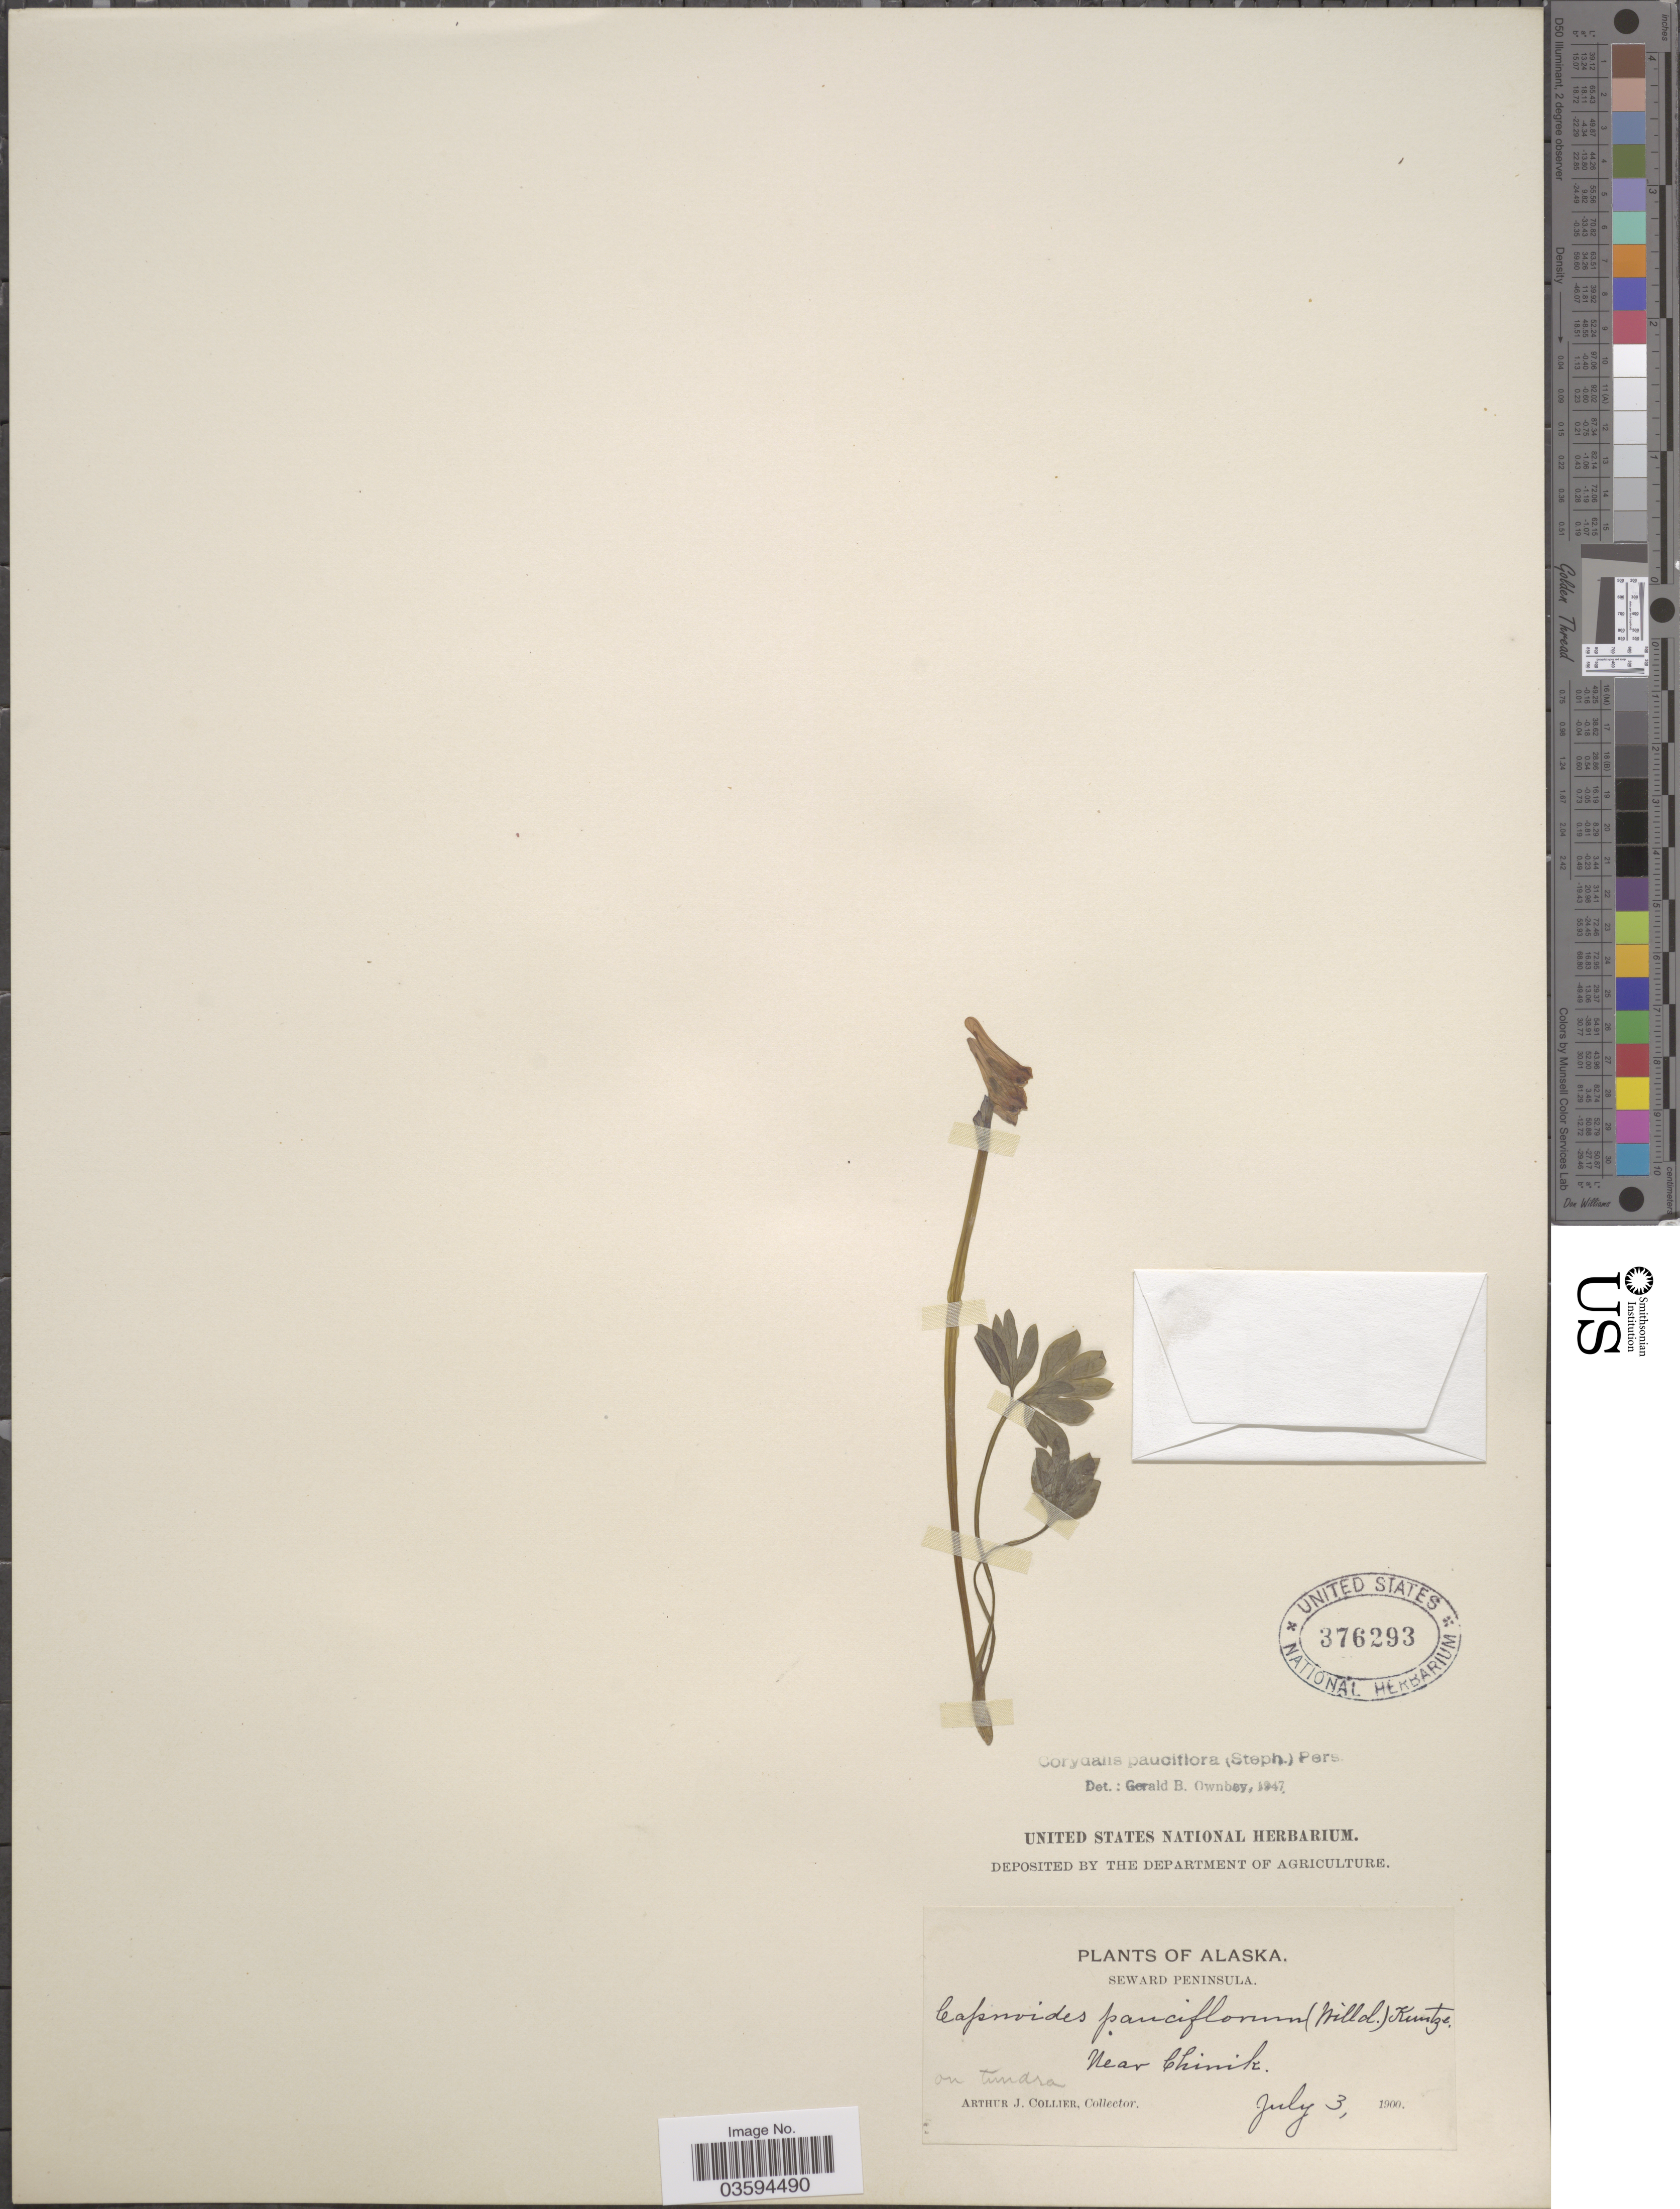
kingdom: Plantae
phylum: Tracheophyta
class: Magnoliopsida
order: Ranunculales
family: Papaveraceae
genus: Corydalis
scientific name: Corydalis pauciflora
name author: (Stephan) Pers.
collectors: A. Collier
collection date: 1900-07-03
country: United States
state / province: Alaska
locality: Seward Peninsula. Near Chinik.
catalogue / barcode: US 376293